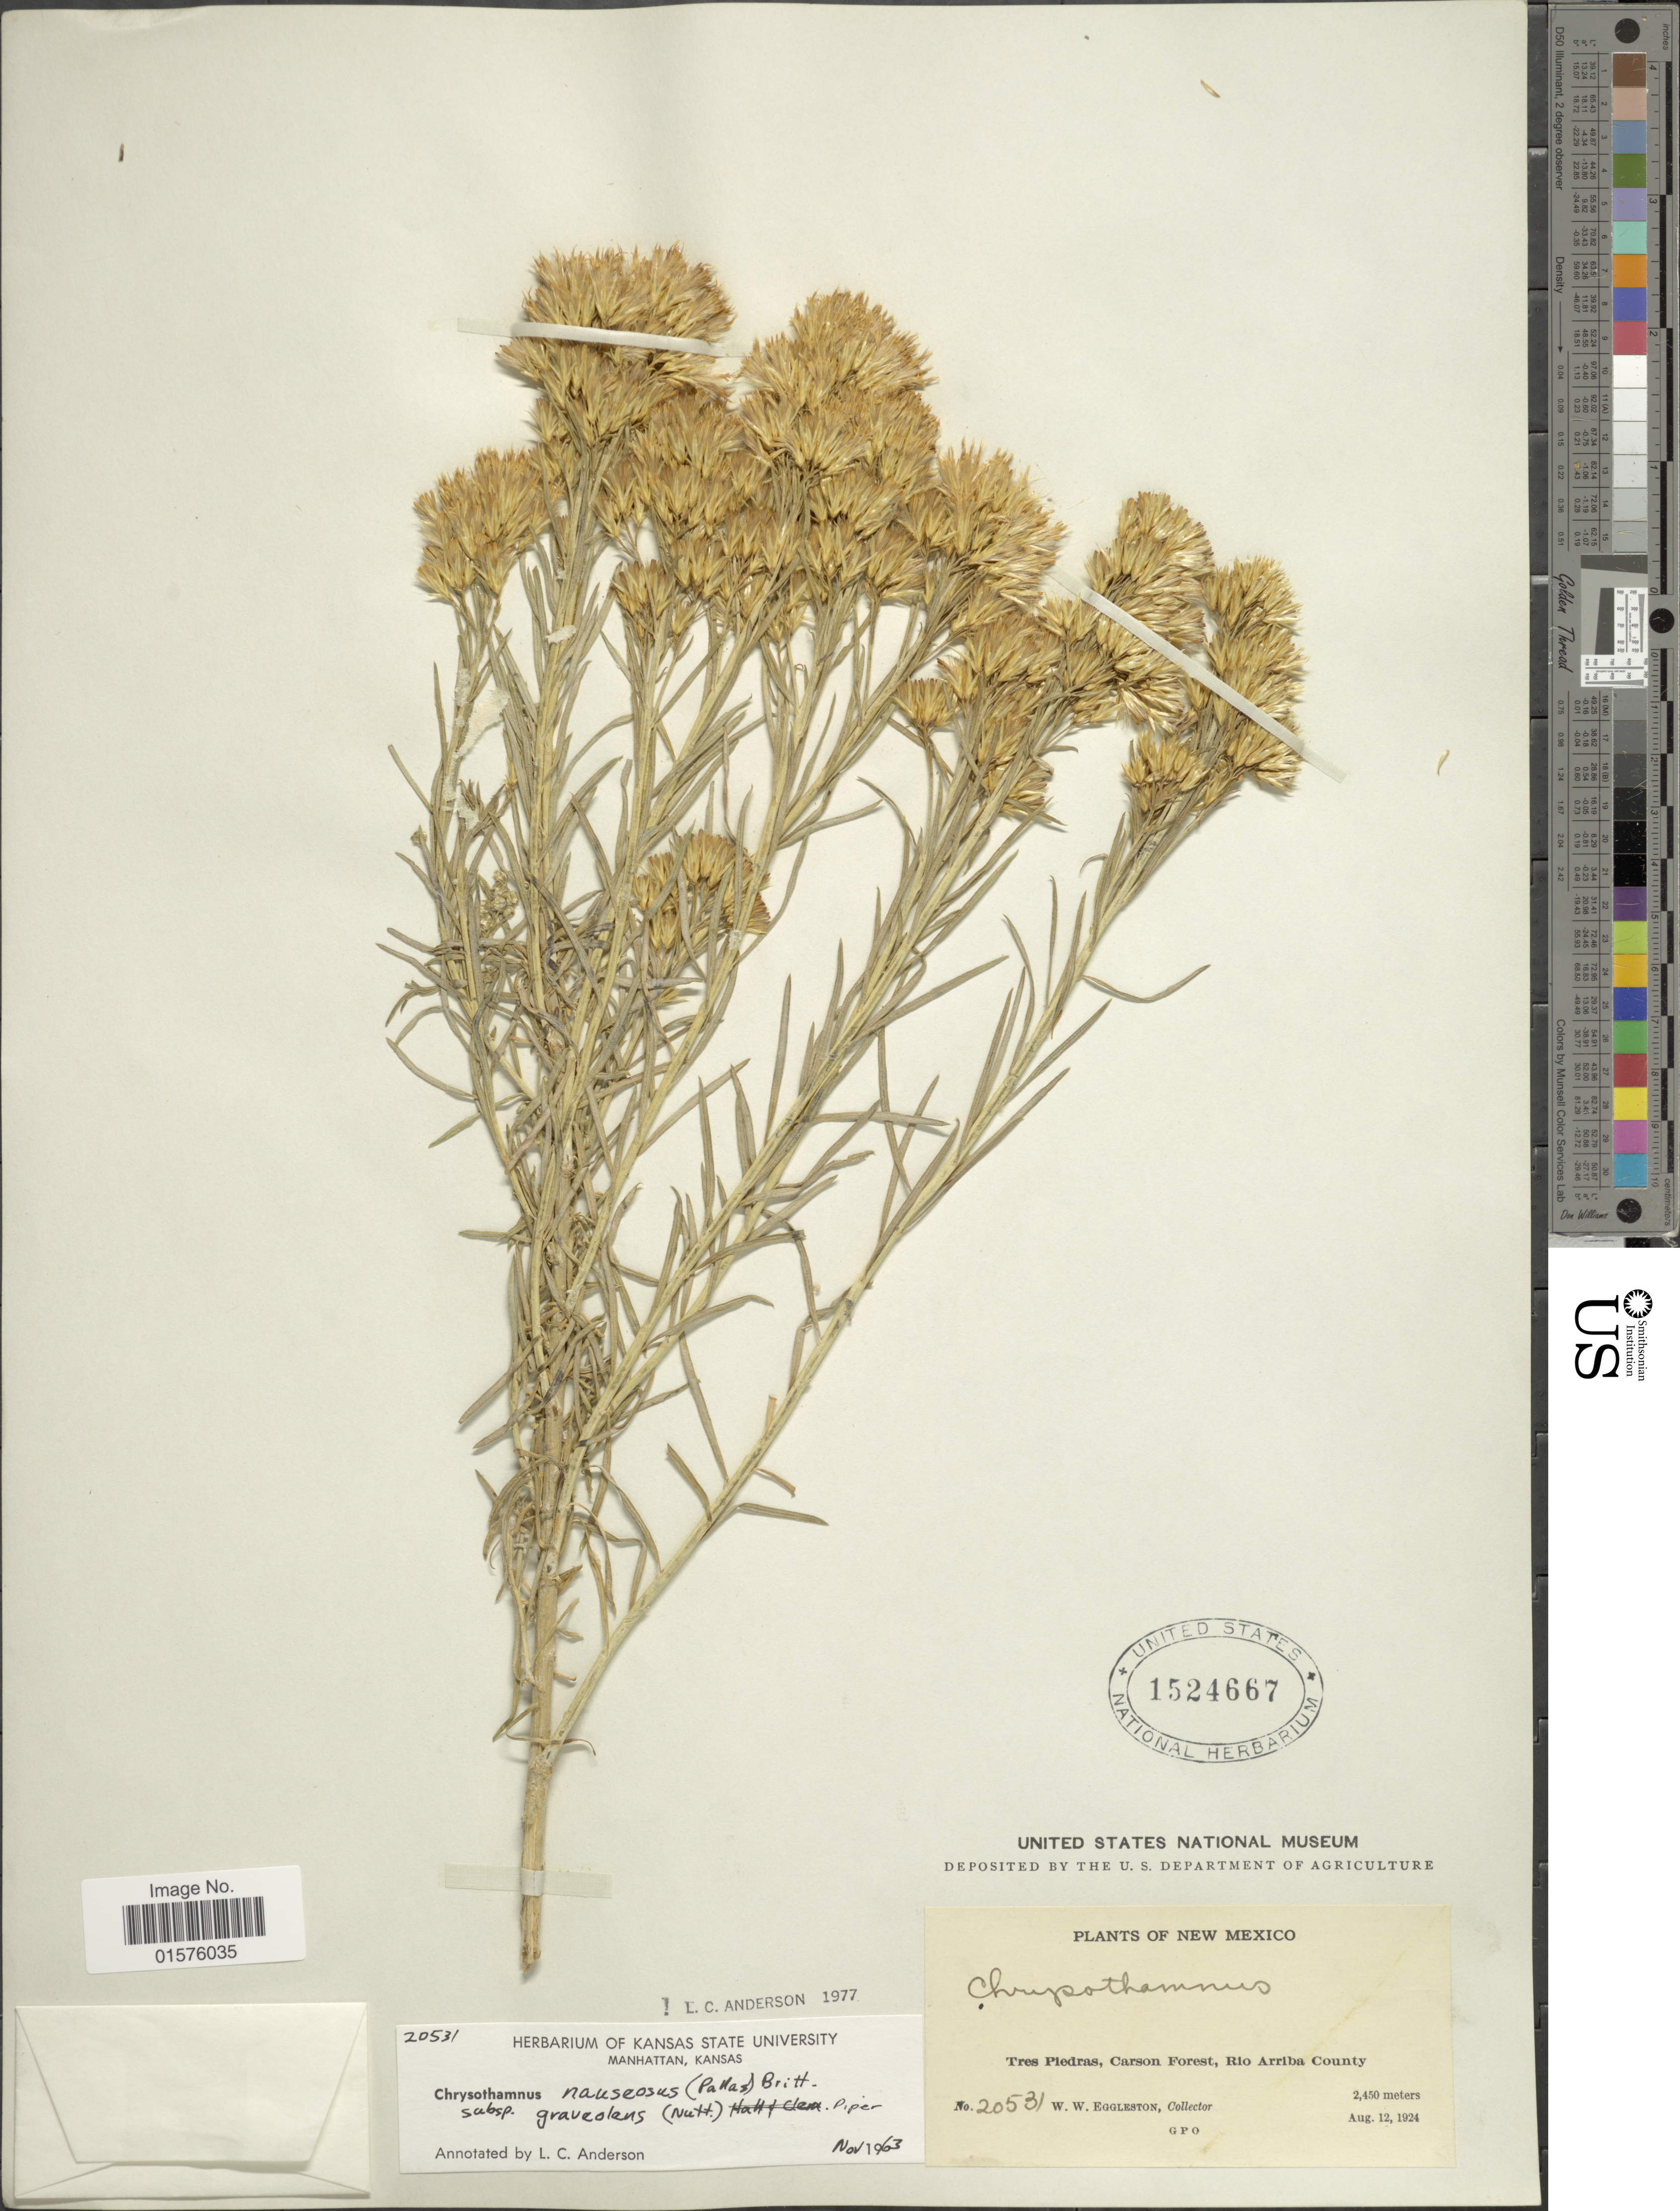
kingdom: Plantae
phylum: Tracheophyta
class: Magnoliopsida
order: Asterales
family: Asteraceae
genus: Ericameria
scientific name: Ericameria nauseosa var. graveolens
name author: (Nutt.) Reveal & Schuyler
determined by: Urbatsch, Lowell E., Curator (LSU), Louisiana State University (UNITED STATES)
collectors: W. W. Eggleston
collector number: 20531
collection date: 1924-08-12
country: United States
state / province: New Mexico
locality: Tres Piedras, Carson Forest, Rio Arriba County.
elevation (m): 2450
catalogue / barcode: US 1524667